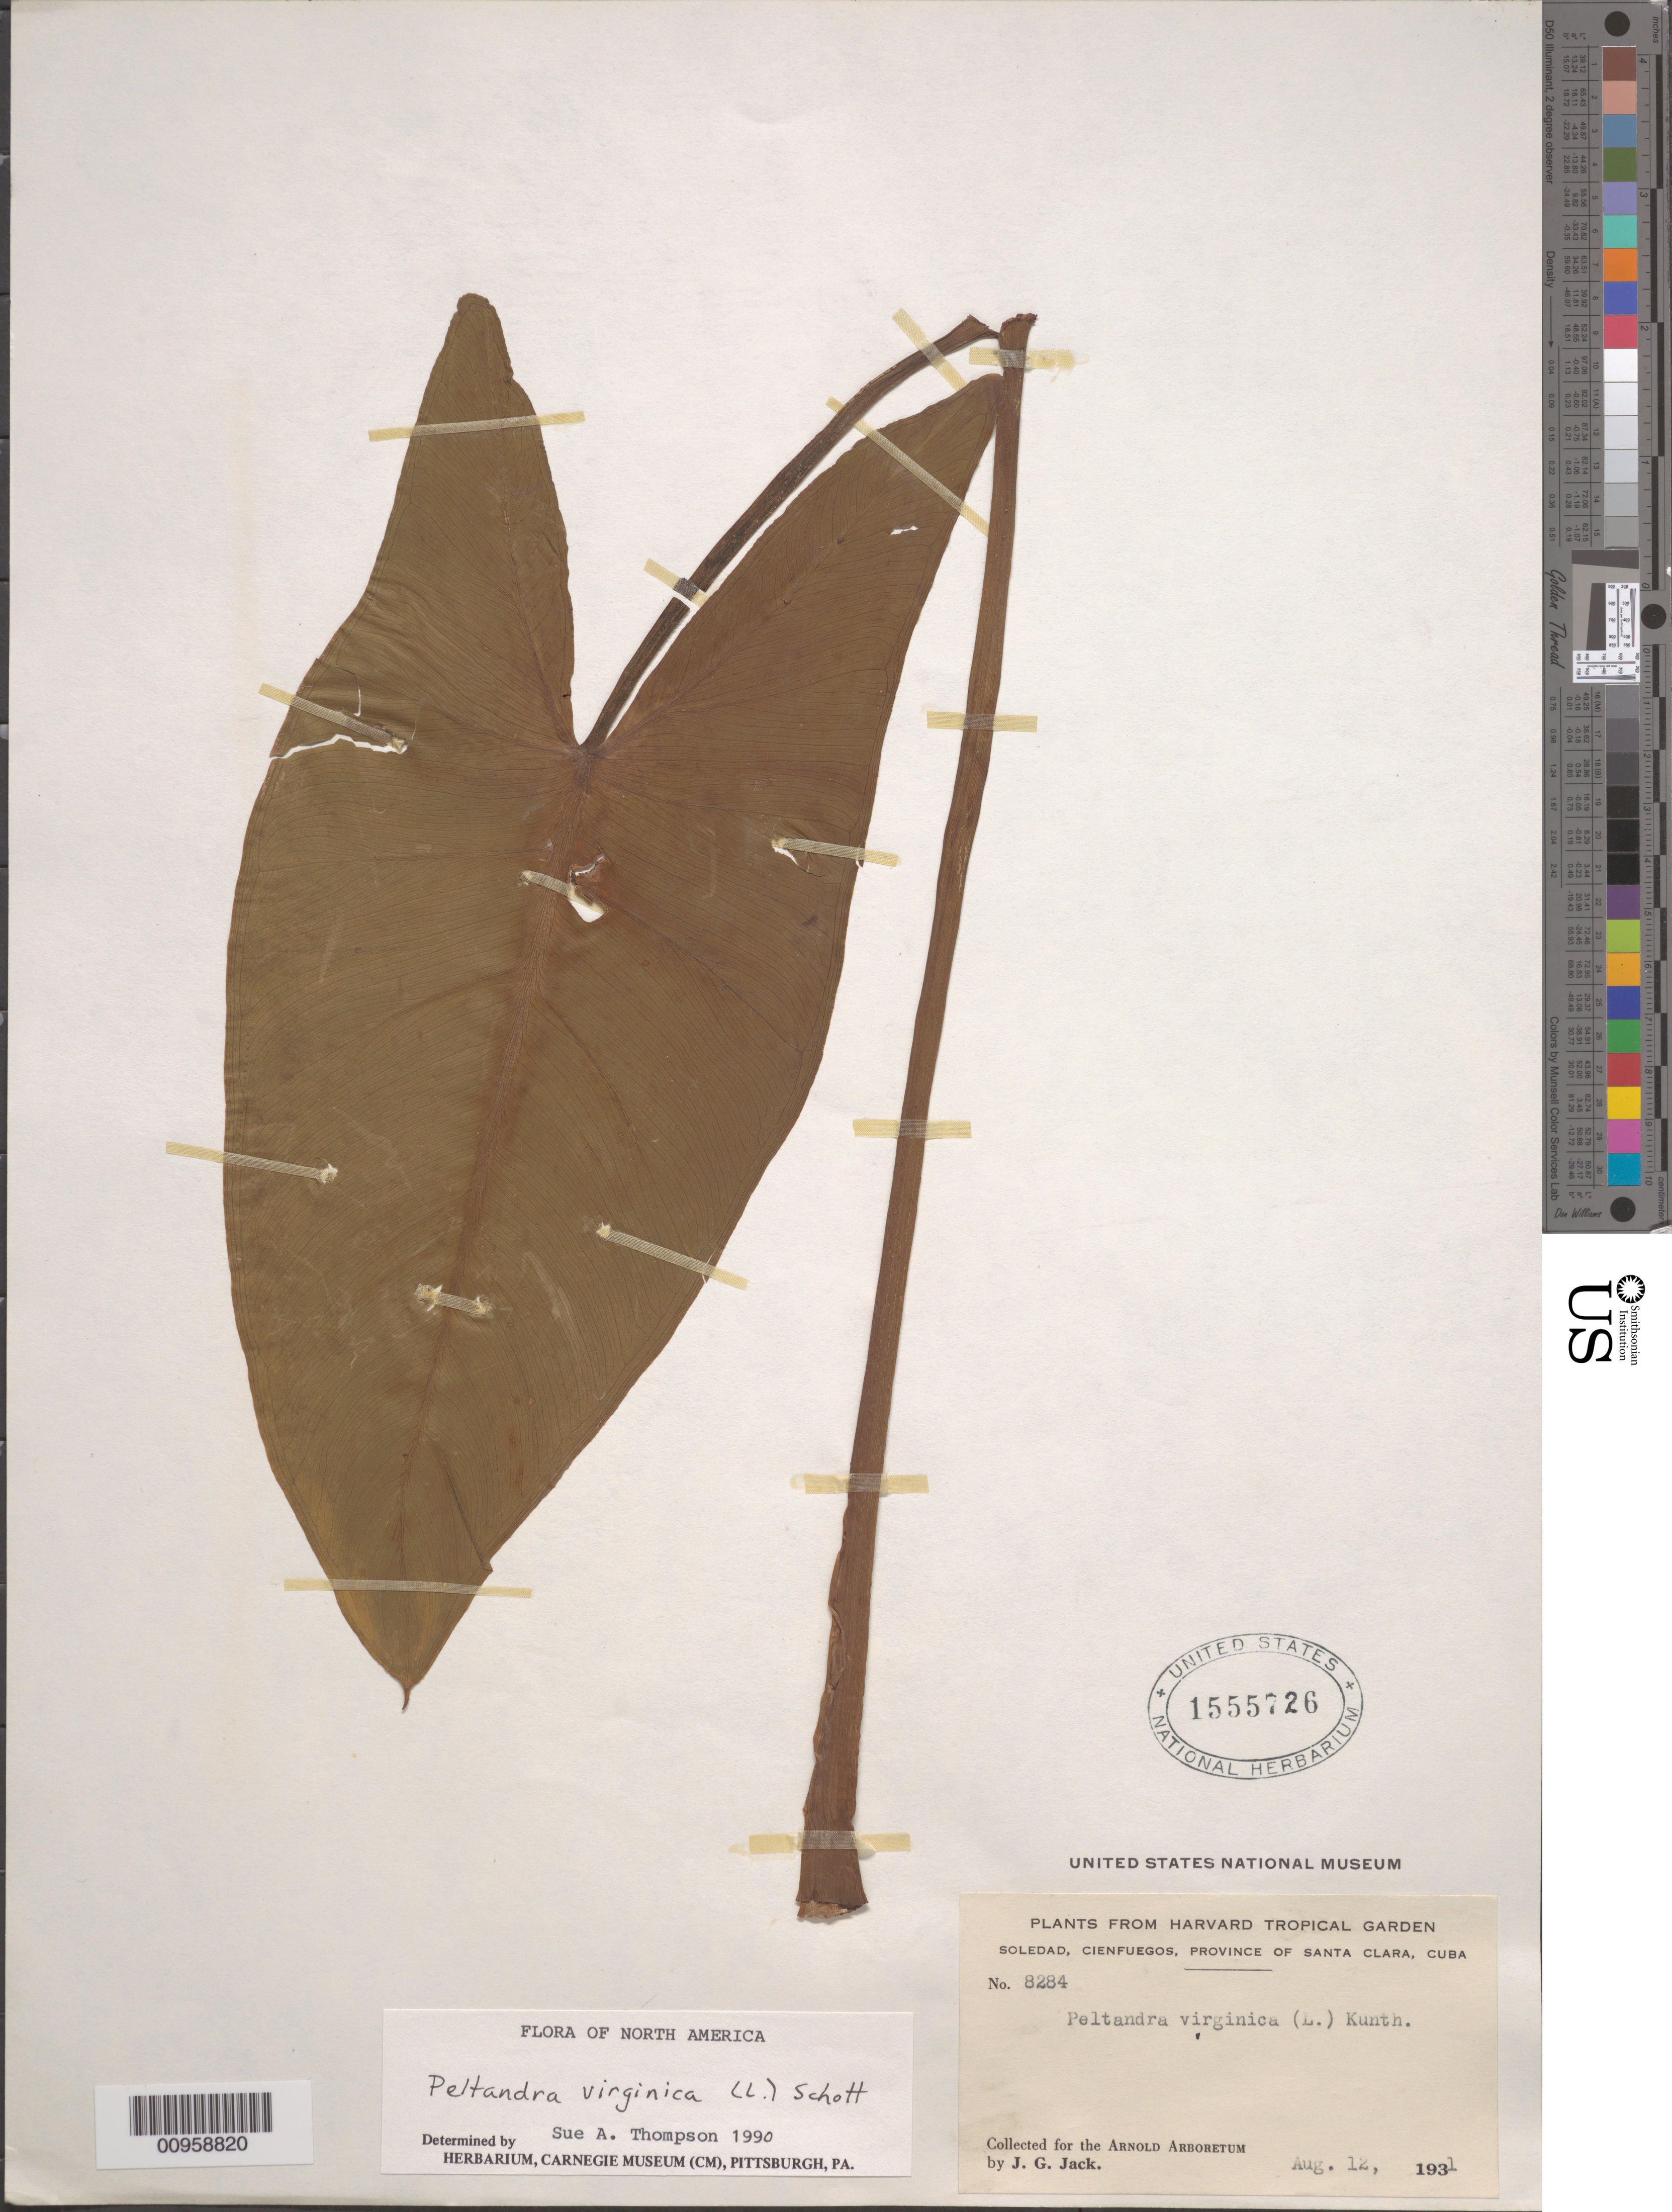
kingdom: Plantae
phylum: Tracheophyta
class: Liliopsida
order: Alismatales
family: Araceae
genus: Peltandra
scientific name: Peltandra virginica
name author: (L.) Schott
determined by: Thompson, S. A.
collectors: J. G. Jack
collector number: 8284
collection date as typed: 12 Aug 1931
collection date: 1931-08-12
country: Cuba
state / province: Cienfuegos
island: Cuba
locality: Soledad, Cienfuegos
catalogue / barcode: US 1555726